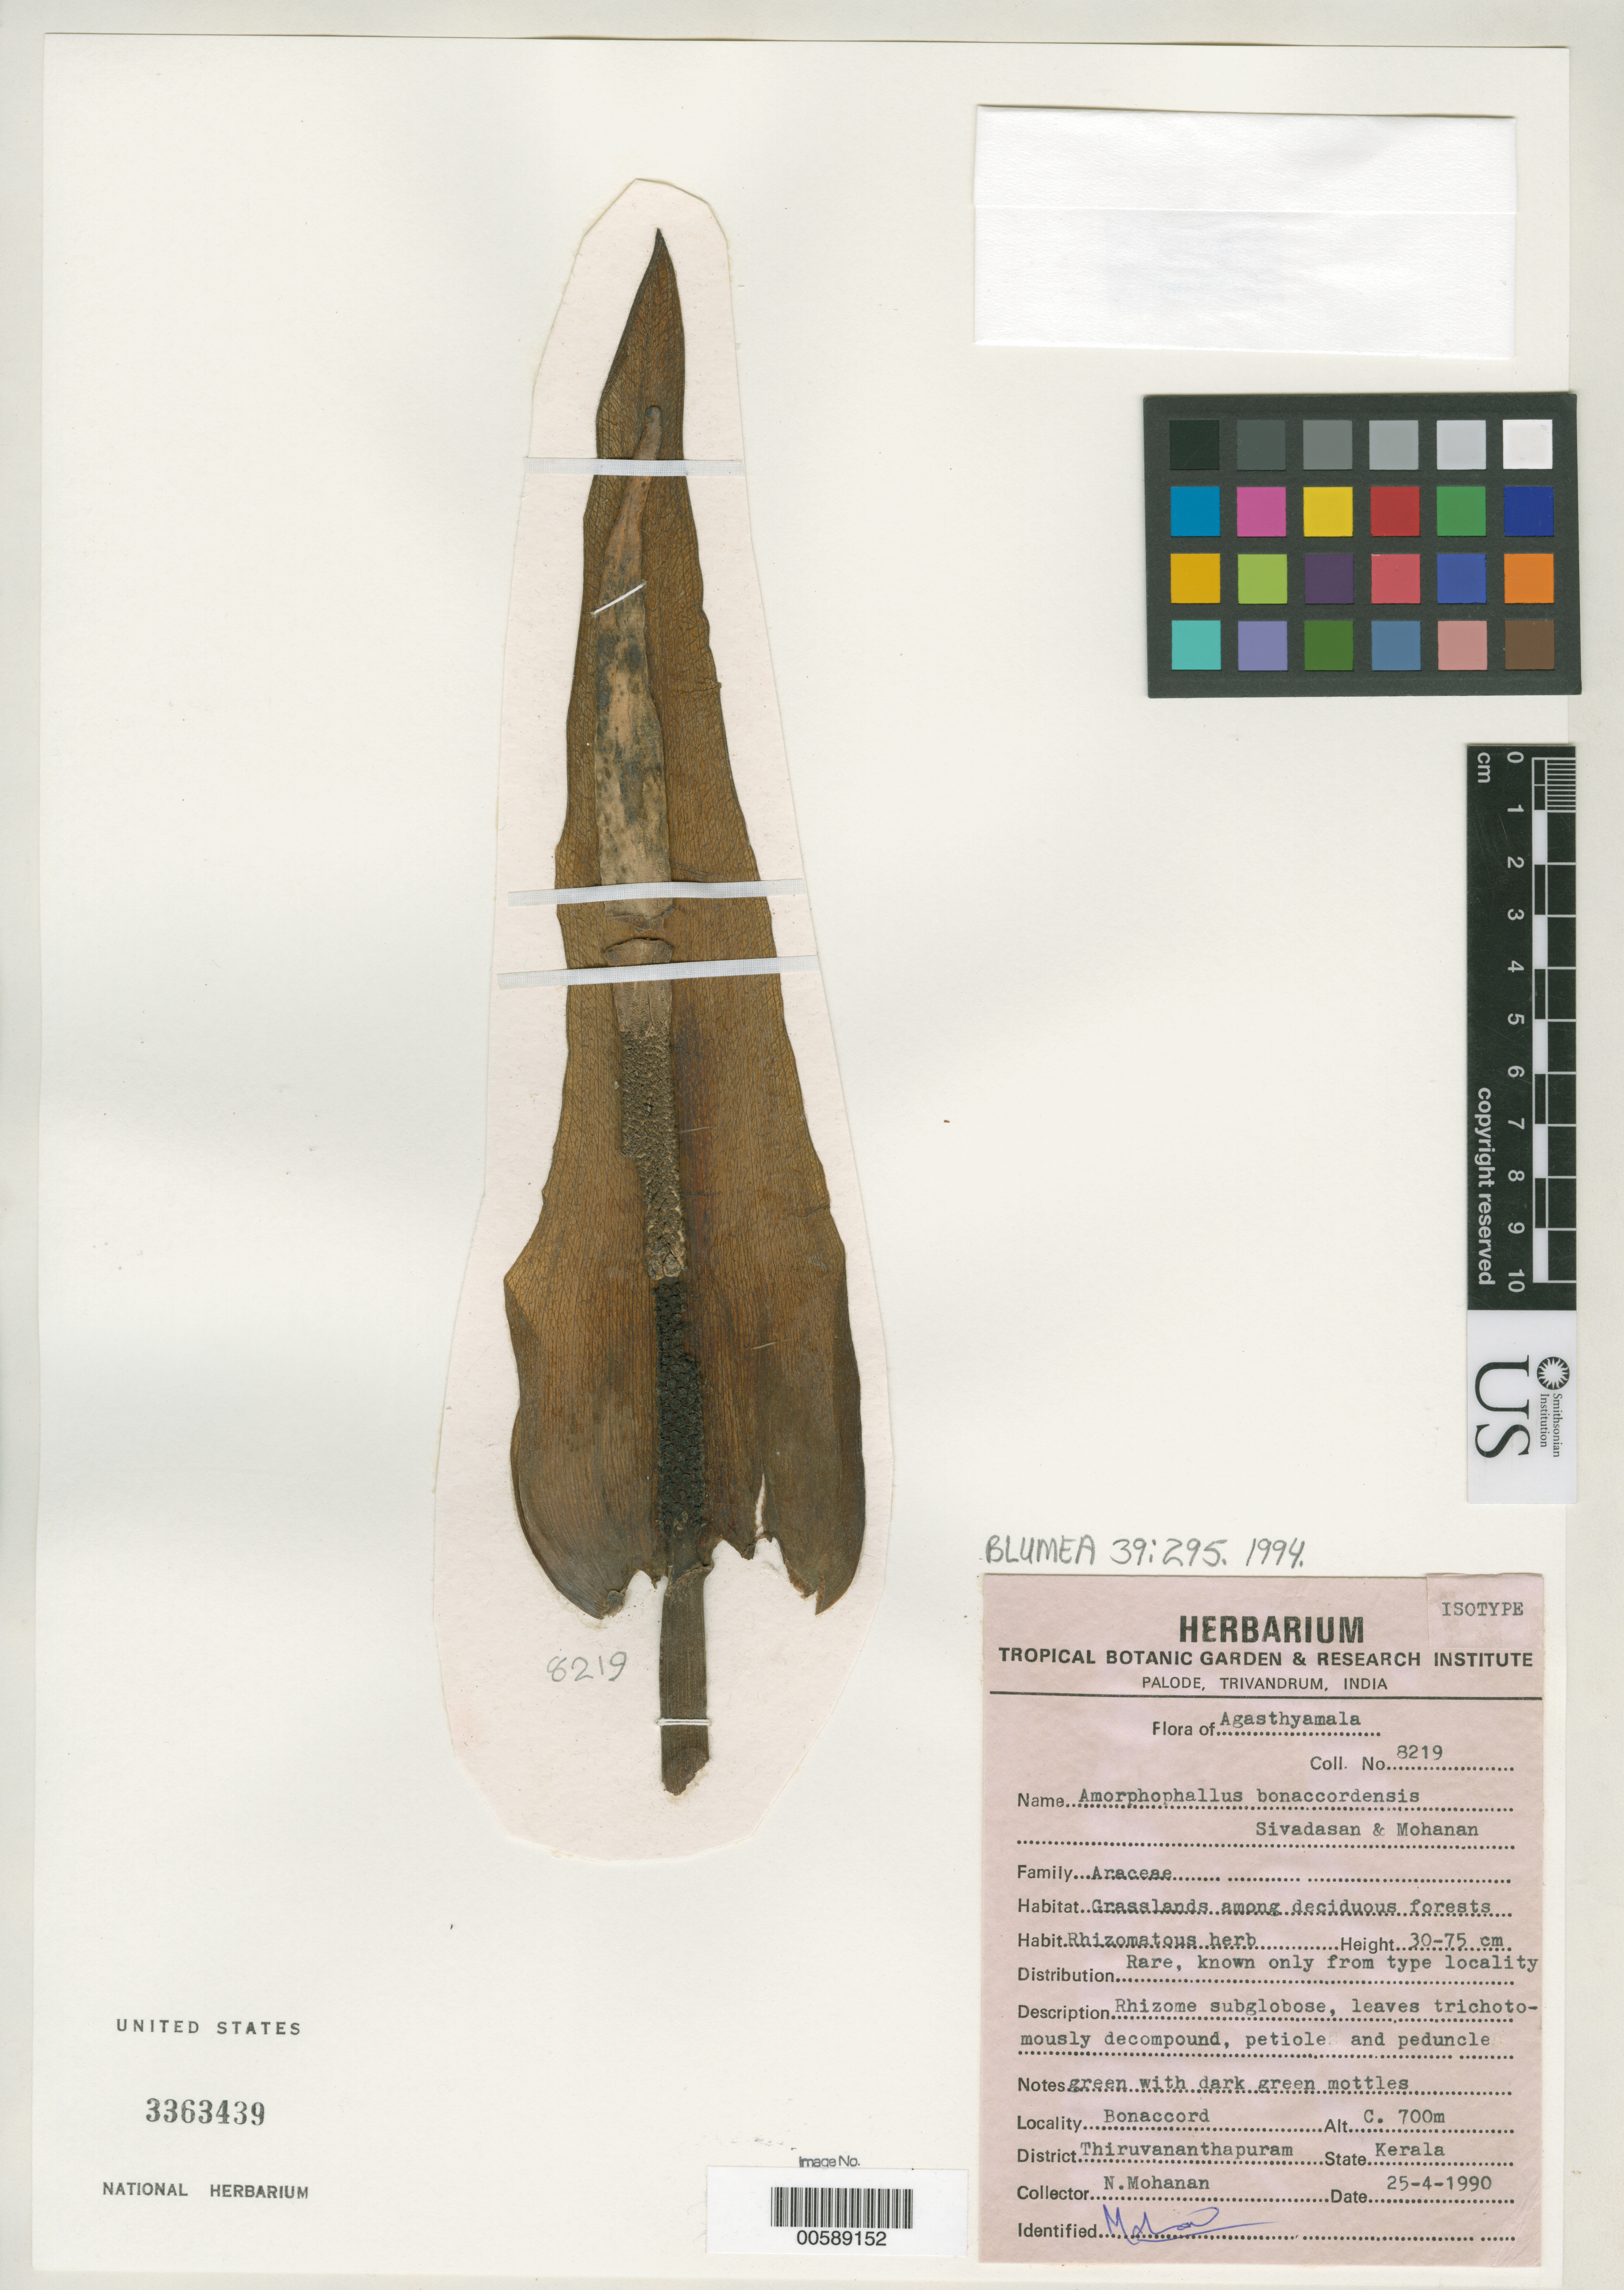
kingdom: Plantae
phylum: Tracheophyta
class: Liliopsida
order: Alismatales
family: Araceae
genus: Amorphophallus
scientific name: Amorphophallus bonaccordensis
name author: Sivad. & N. Mohanan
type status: Isotype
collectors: N. Mohanan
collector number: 8219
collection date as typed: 25 Apr 1990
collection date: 1990-04-25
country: India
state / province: Kerala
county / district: Thiruvananthapuram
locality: Bonaccord, Agasthyamala.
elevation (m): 700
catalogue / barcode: US 3363439